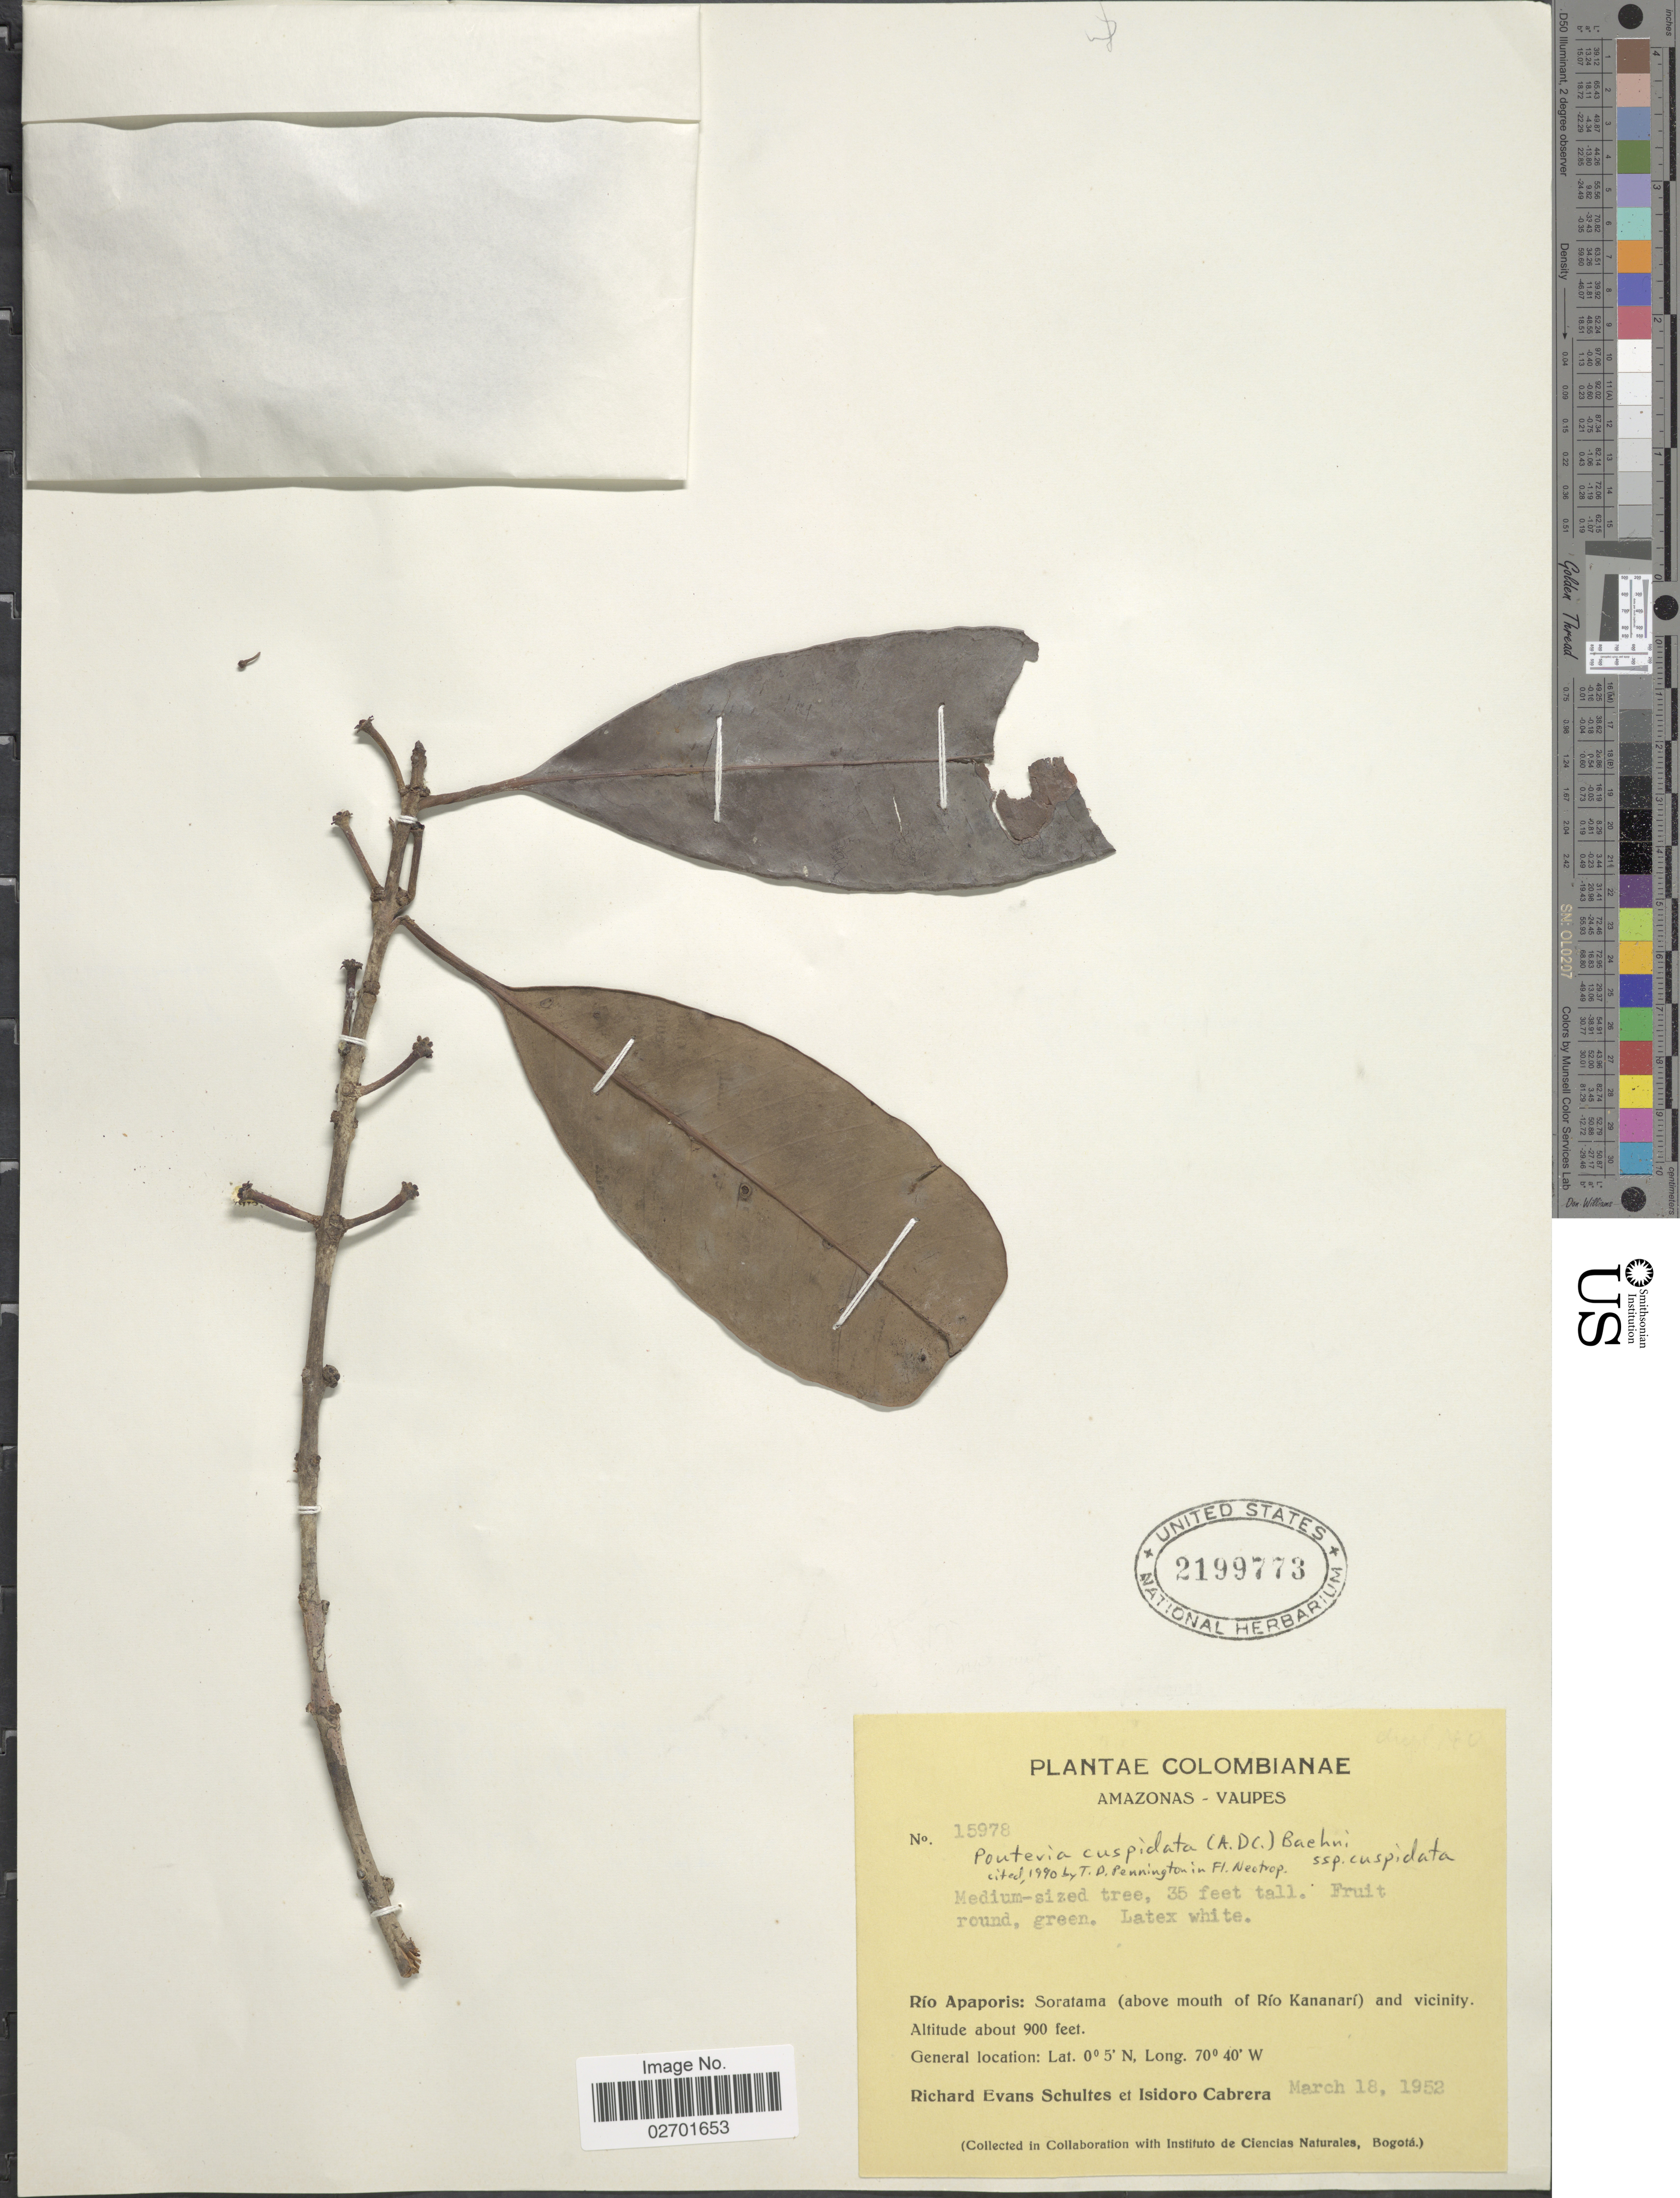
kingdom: Plantae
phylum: Tracheophyta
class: Magnoliopsida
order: Ericales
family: Sapotaceae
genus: Pouteria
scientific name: Pouteria cuspidata subsp. cuspidata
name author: (A. DC.) Baehni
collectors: R. E. Schultes & I. Cabrera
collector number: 15978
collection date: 1952-03-18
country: Colombia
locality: Amazonas-Vaupes, Rio Apaporis: Soratama (above mouth of Rio Kananari) and vicinity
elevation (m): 274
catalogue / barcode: US 2199773